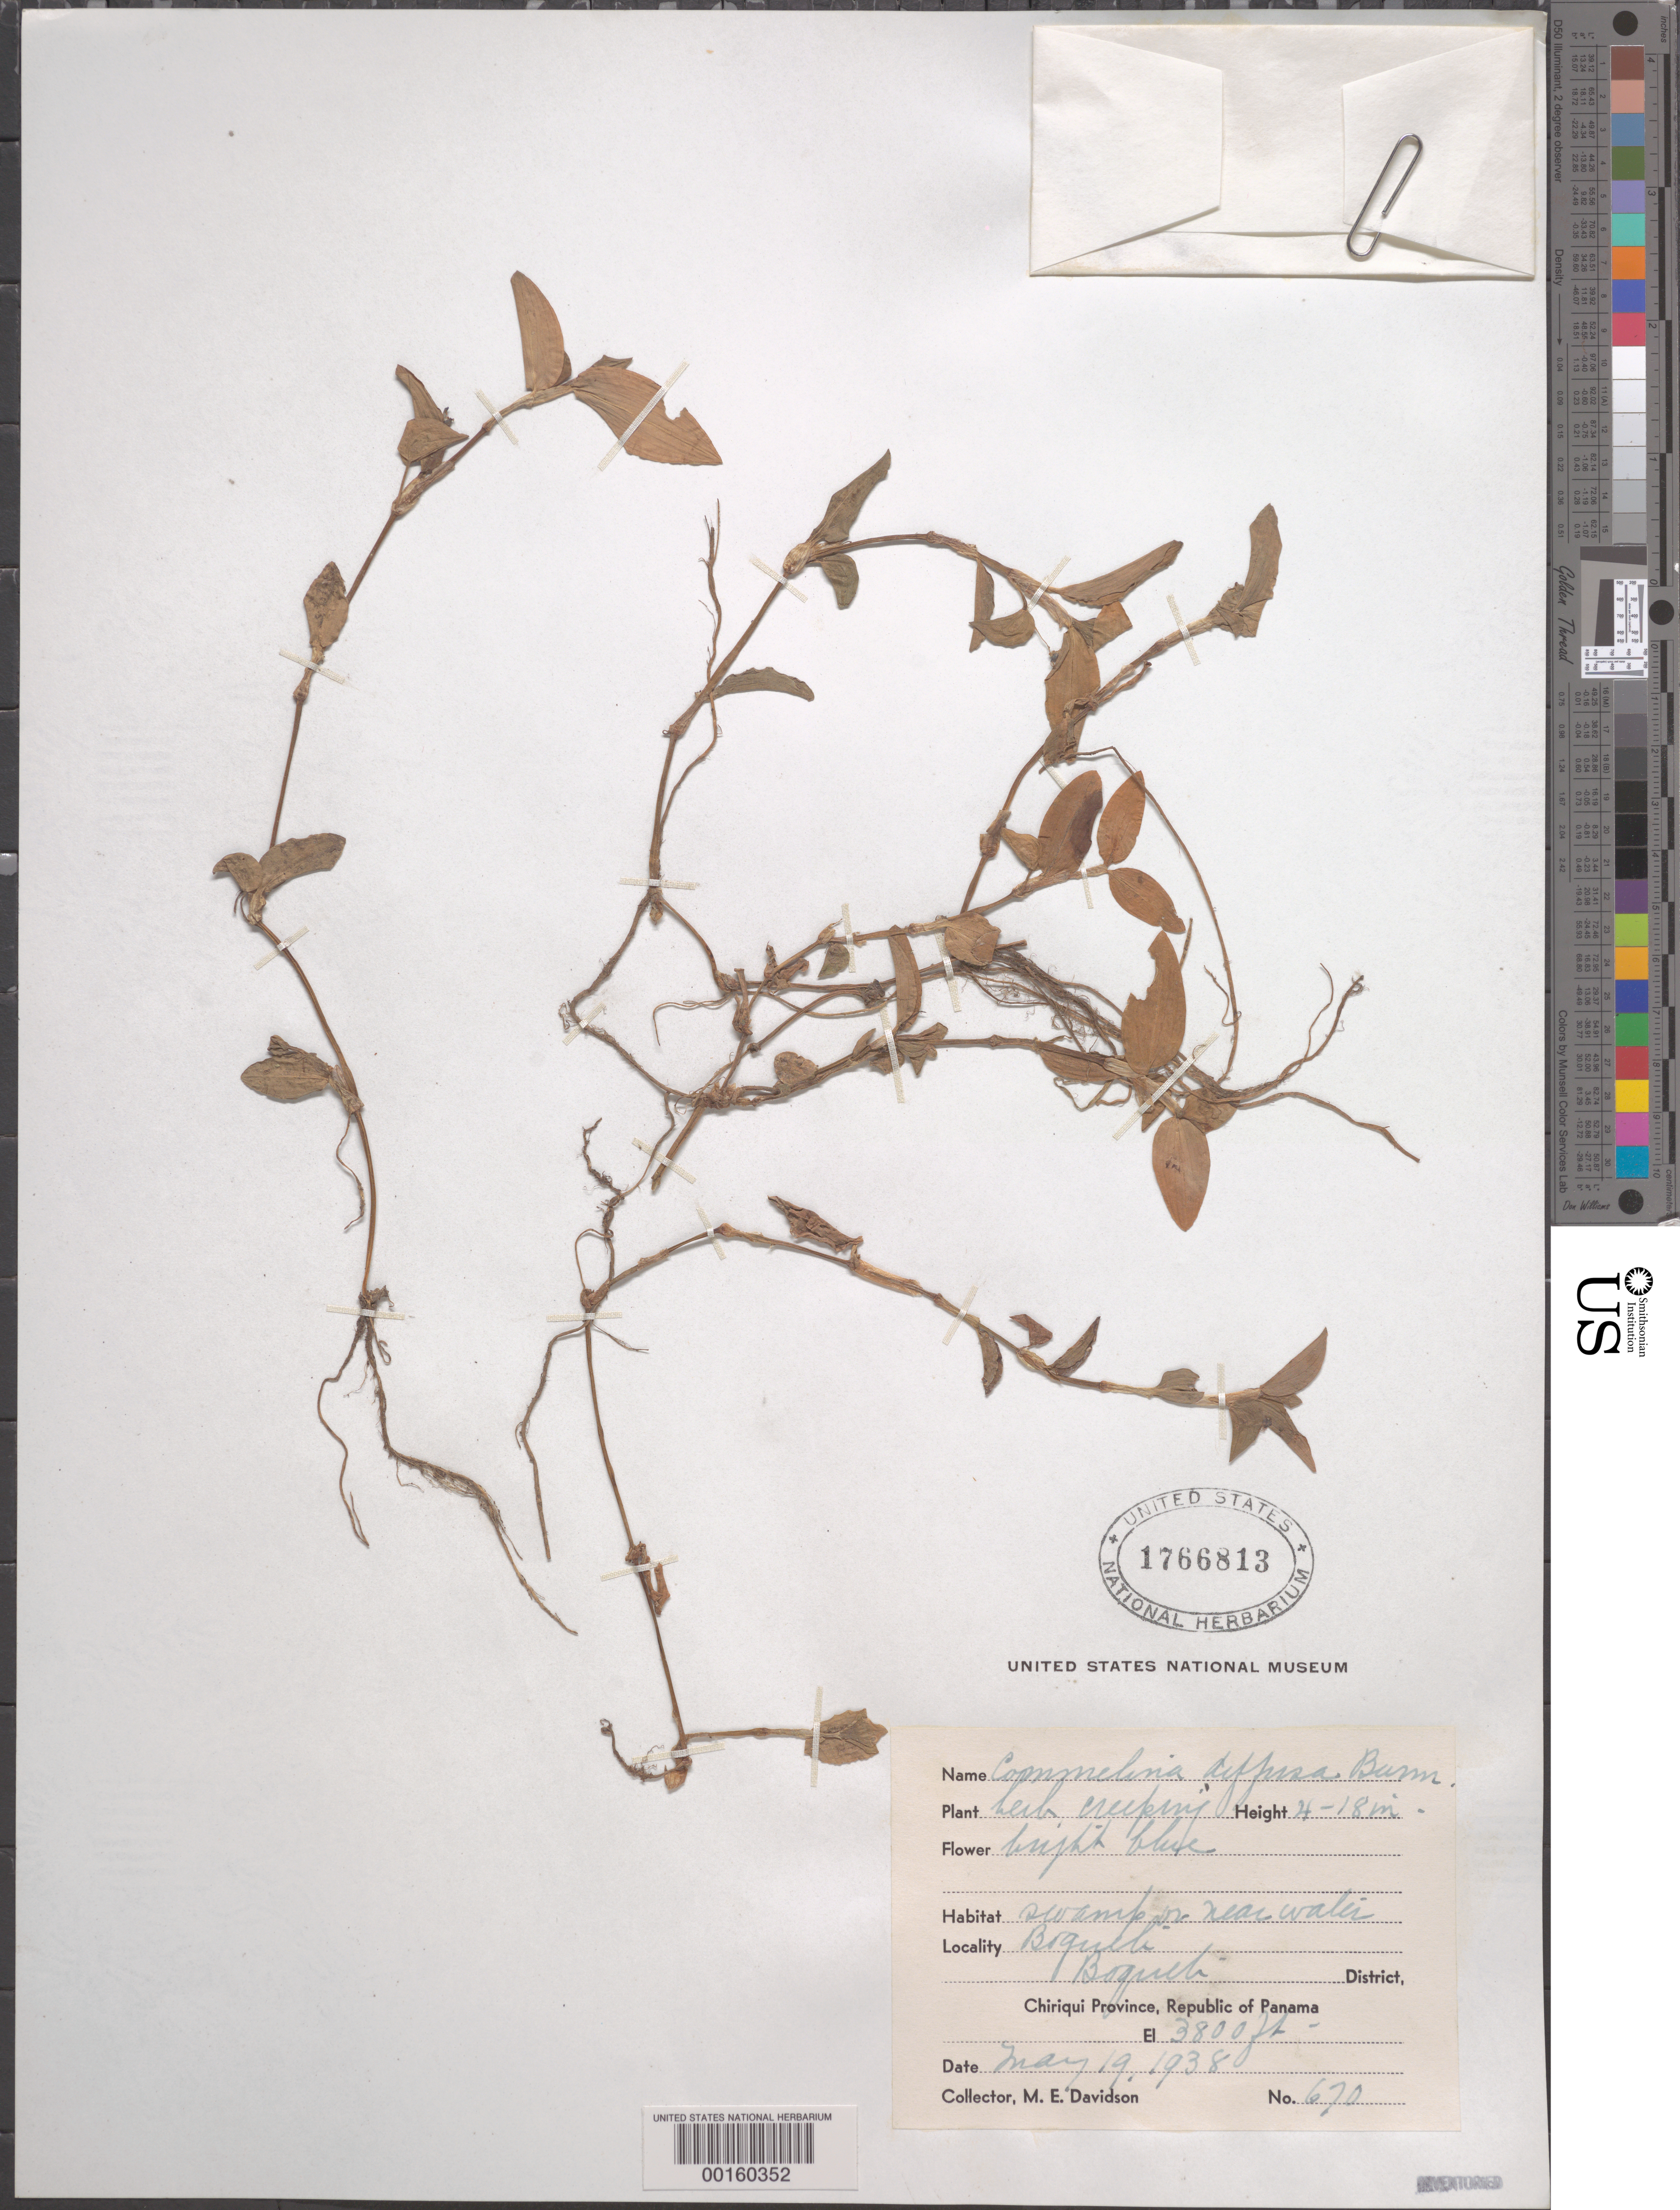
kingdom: Plantae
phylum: Tracheophyta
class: Liliopsida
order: Commelinales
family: Commelinaceae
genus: Commelina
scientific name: Commelina diffusa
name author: Burm. f.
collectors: M. Davidson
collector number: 670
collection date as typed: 19 May 1938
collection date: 1938-05-19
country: Panama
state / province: Chiriquí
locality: Boquete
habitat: Swamp; or near water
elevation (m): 1159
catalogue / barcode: US 1766813